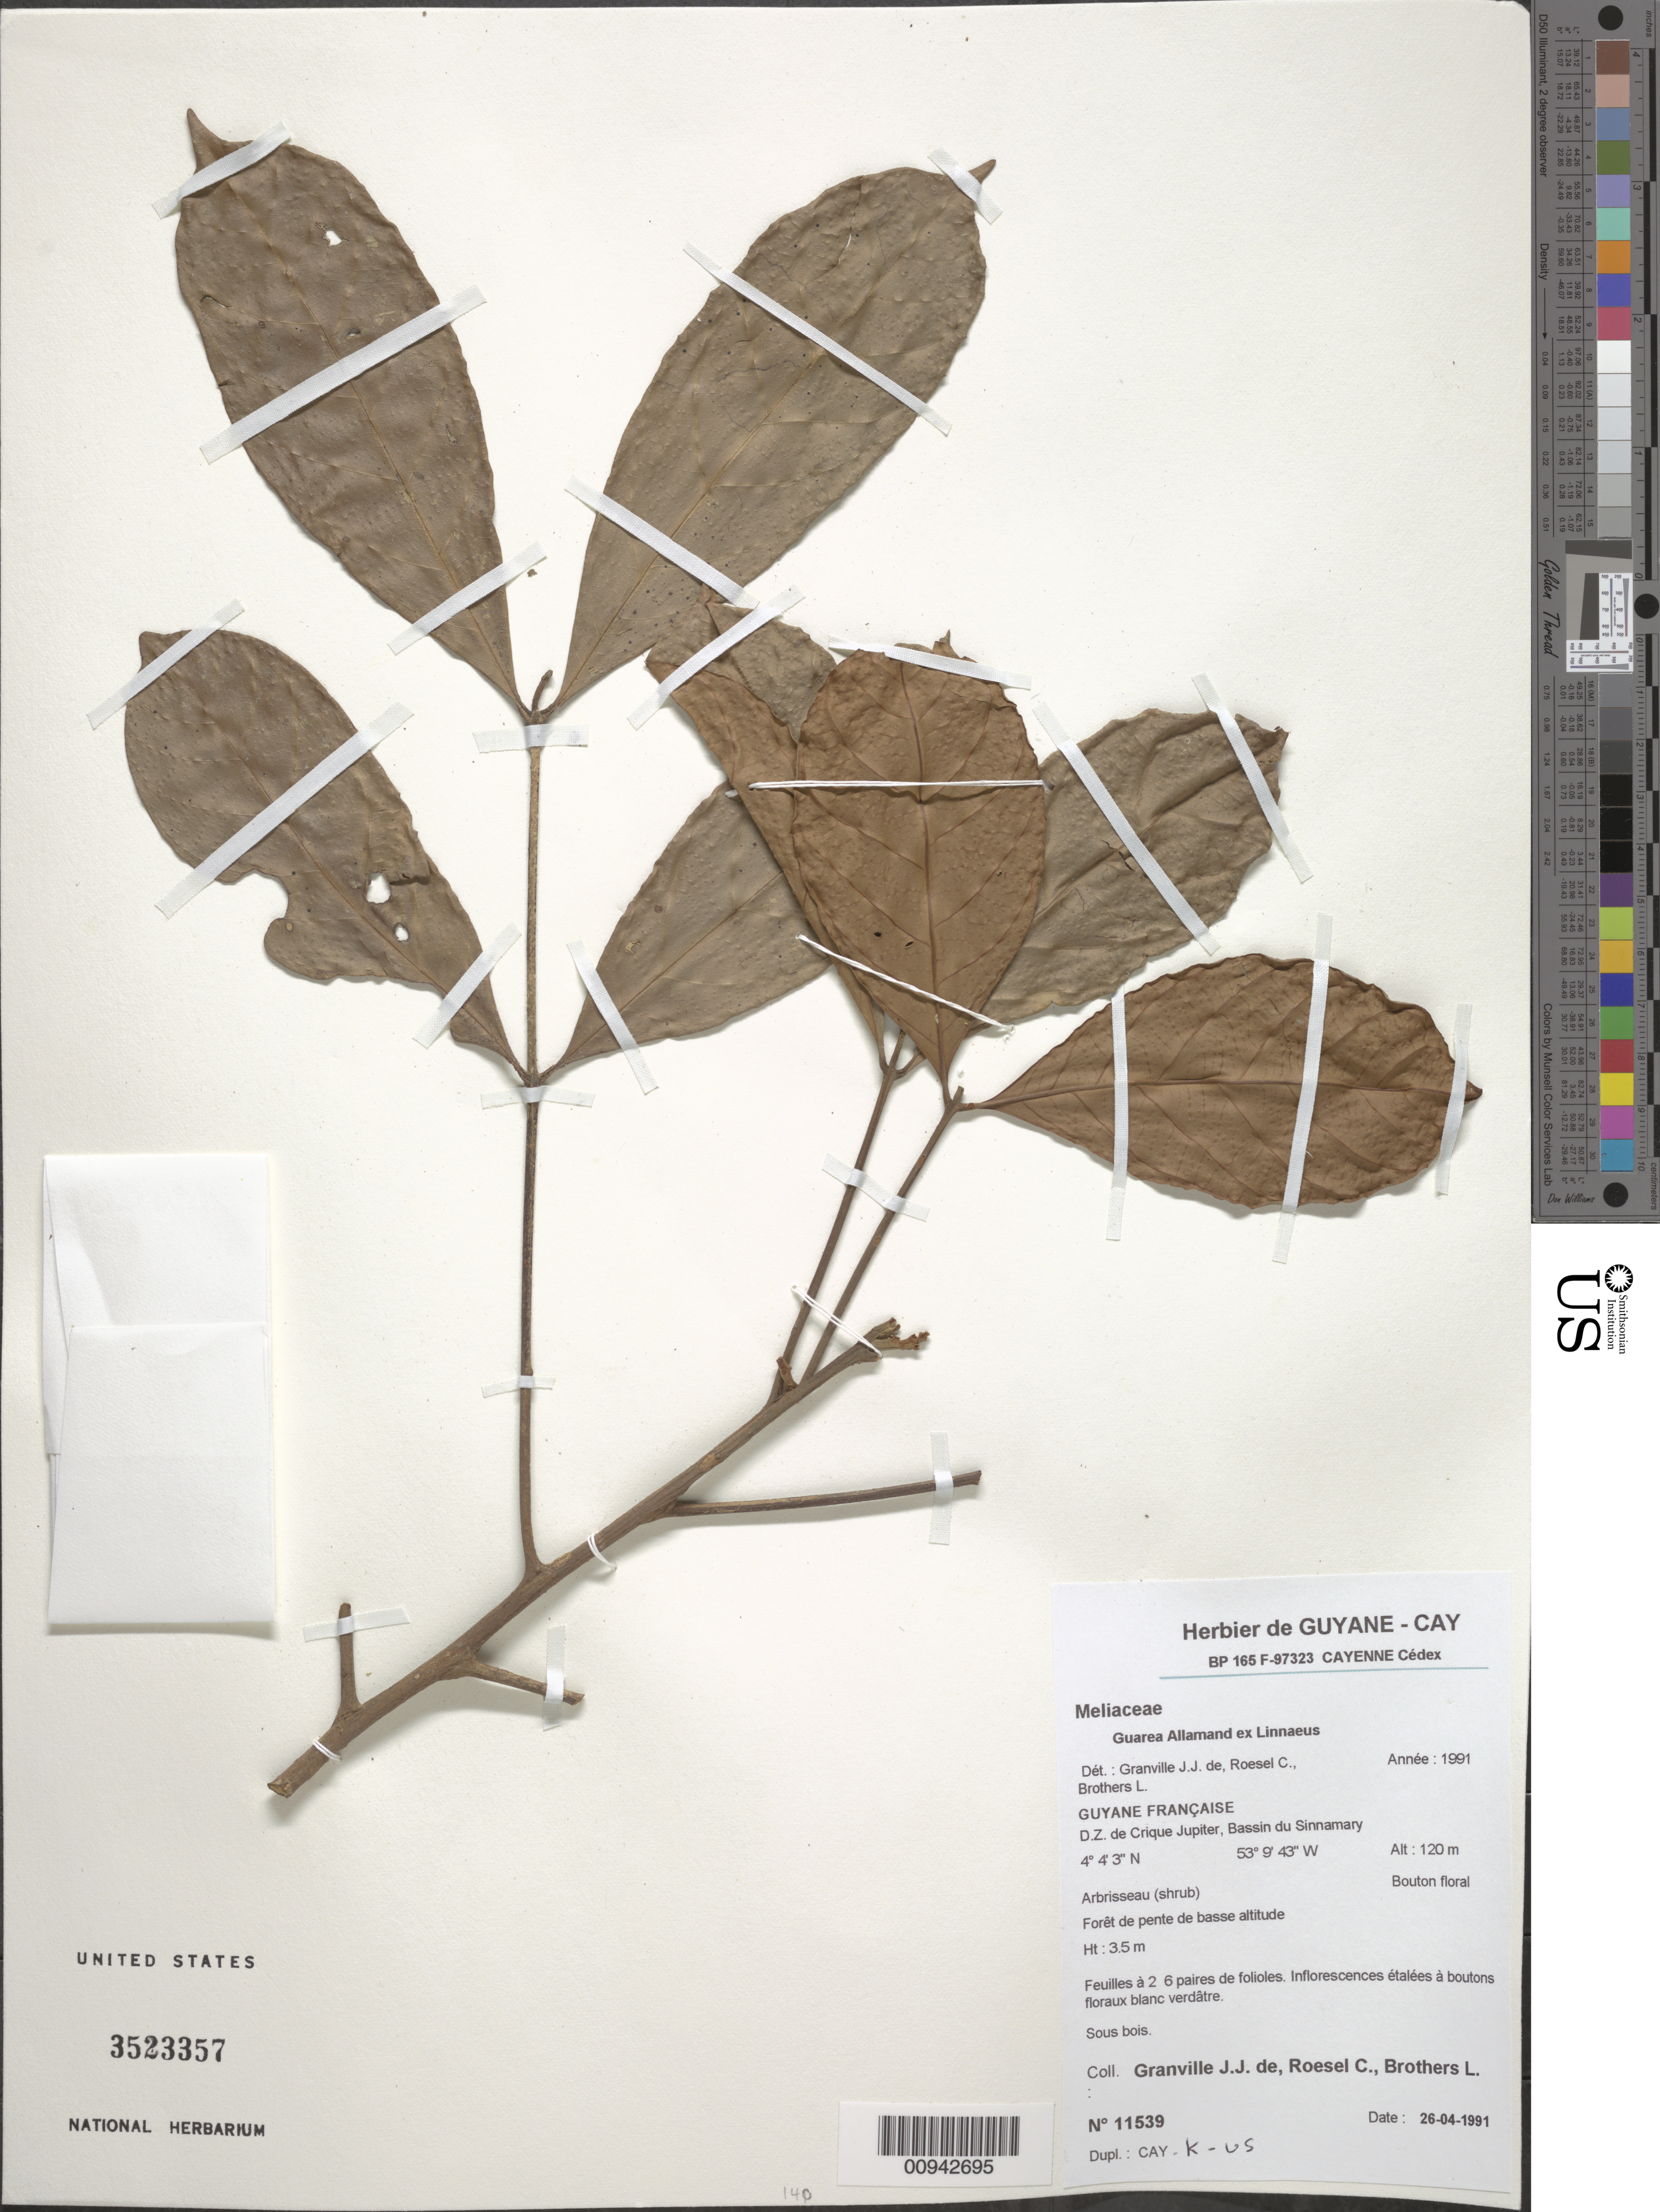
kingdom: Plantae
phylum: Tracheophyta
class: Magnoliopsida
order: Sapindales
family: Meliaceae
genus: Guarea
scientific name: Guarea sp.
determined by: Granville, J. J.; Roesel, C. S.; Brothers, Leslie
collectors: J.-J. de Granville, C. S. Roesel & L. Brothers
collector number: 11539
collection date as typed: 26-Apr-91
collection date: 1991-04-26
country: French Guiana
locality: D.Z. de Crique Jupiter, Bassin du Sinnamary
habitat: Foret de pente de basse altitude. Sous bois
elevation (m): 120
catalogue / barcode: US 3523357